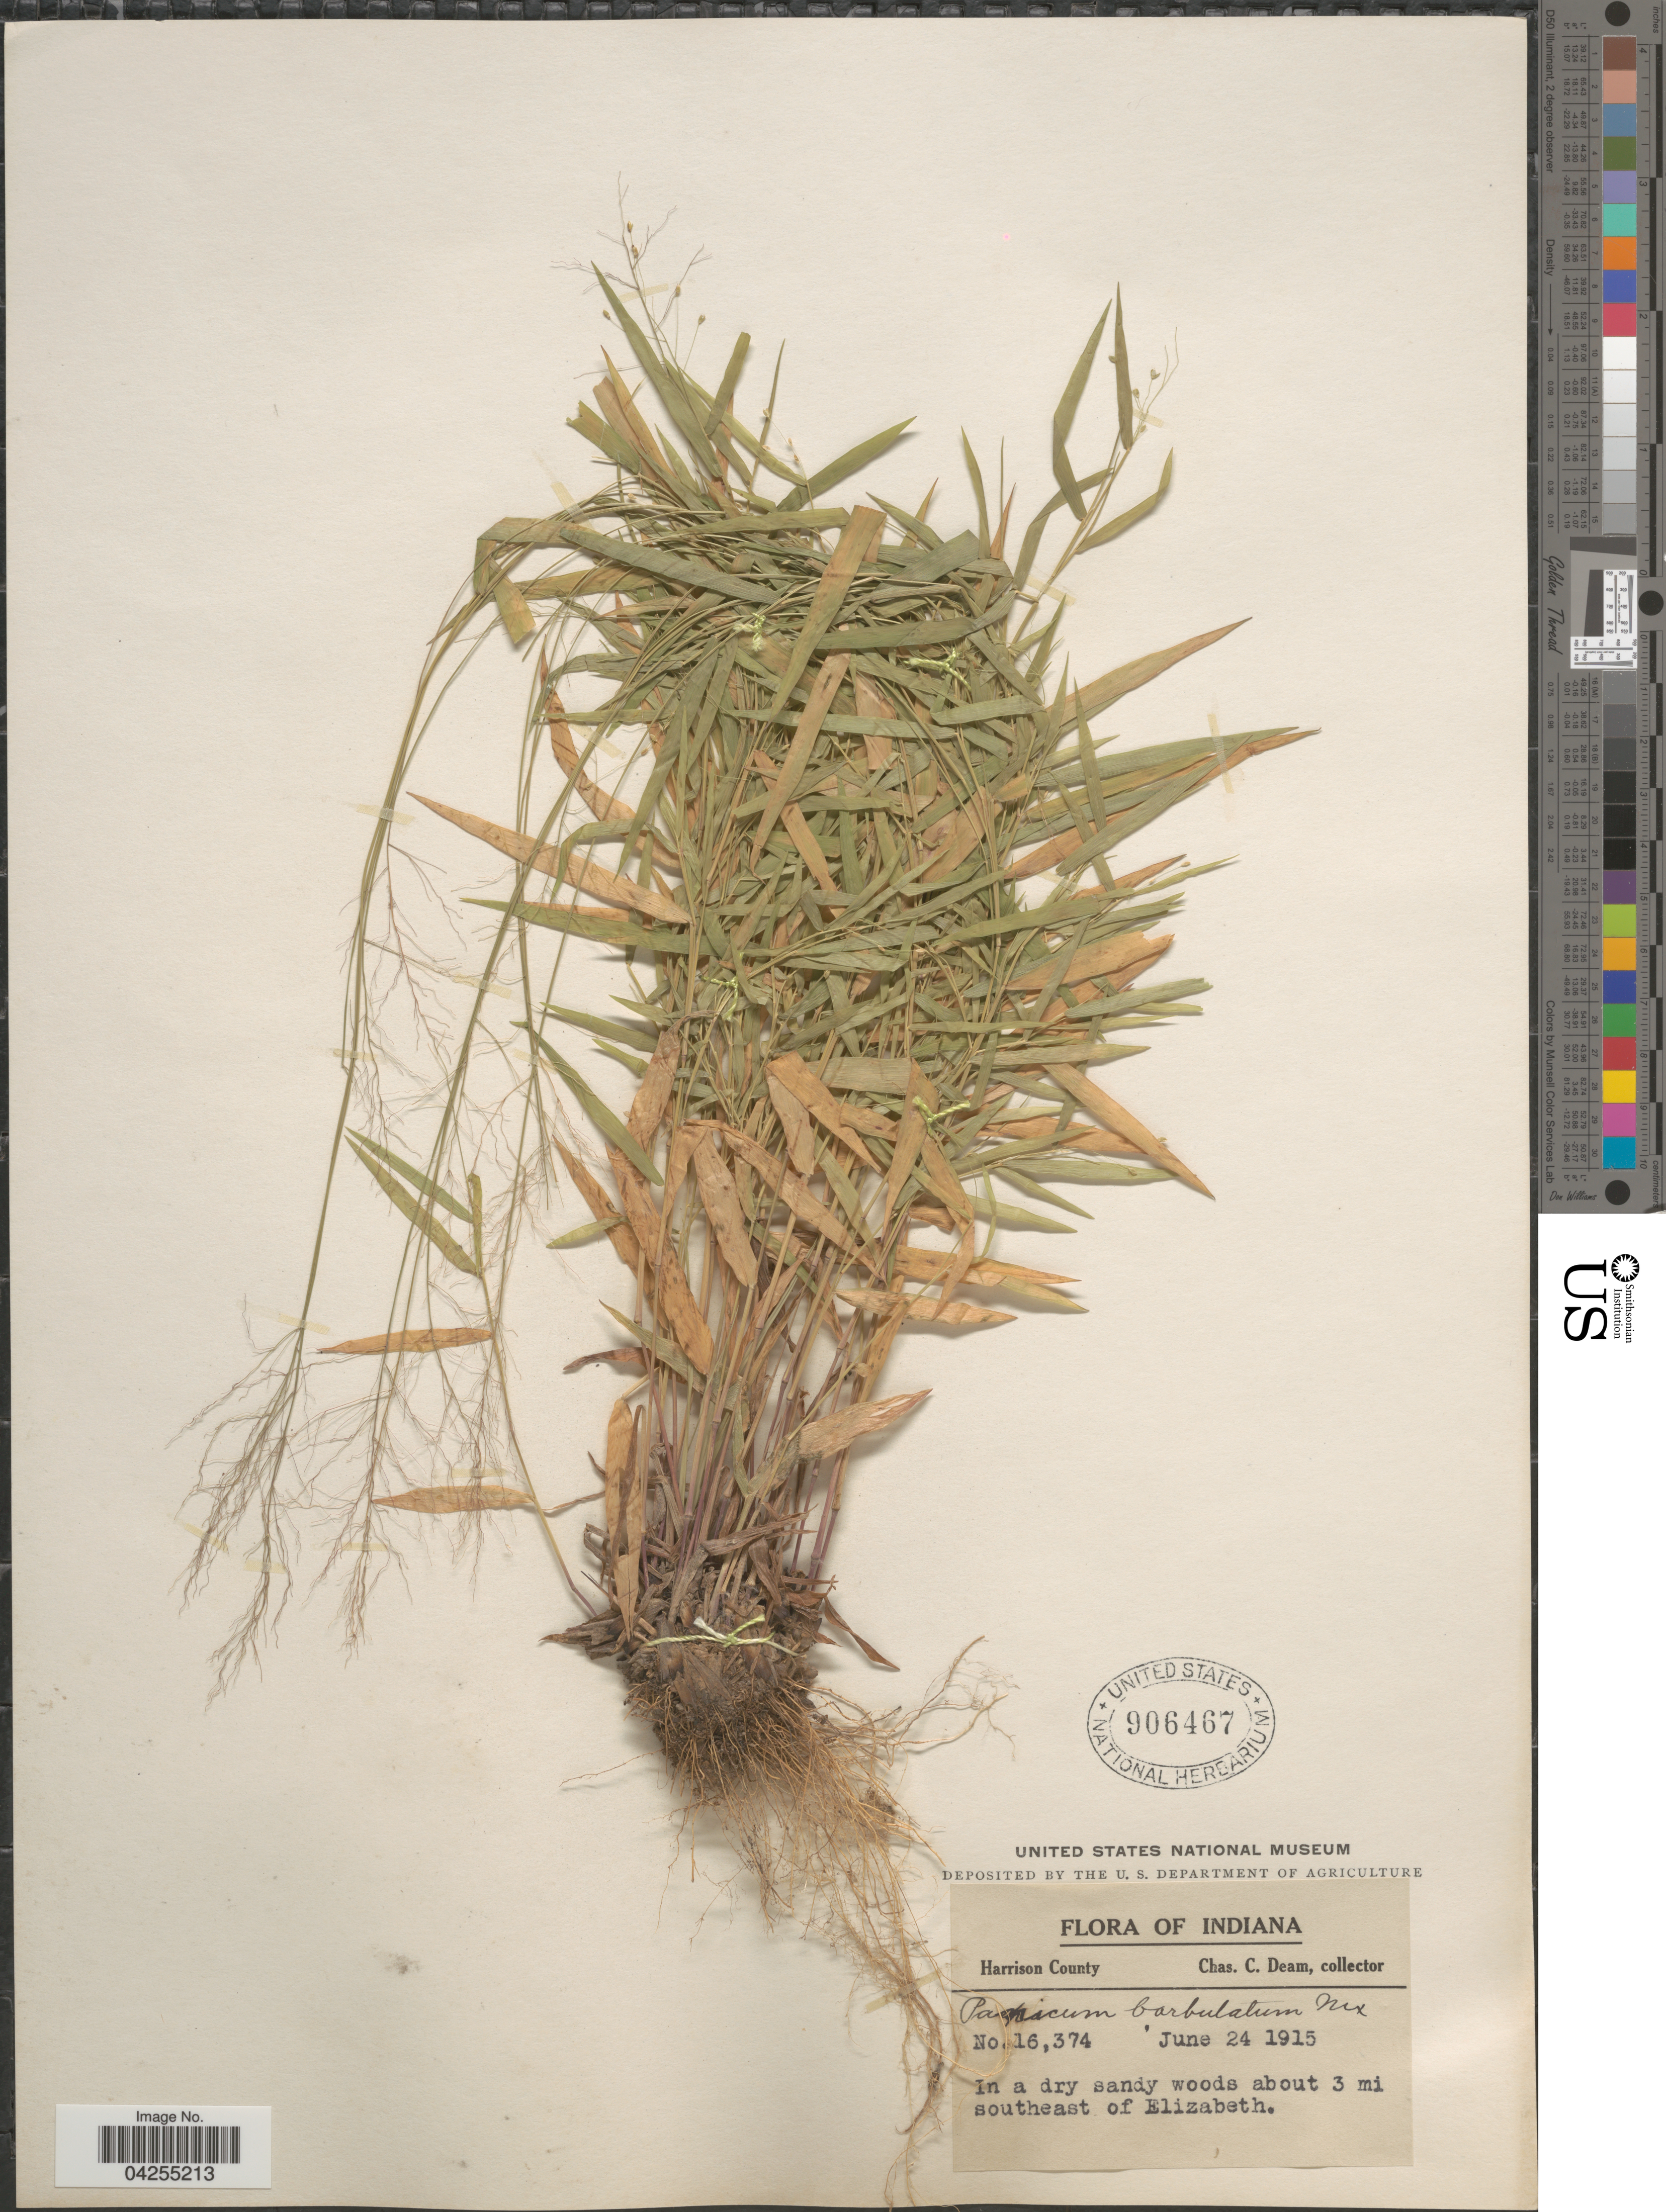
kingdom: Plantae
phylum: Tracheophyta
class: Liliopsida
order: Poales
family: Poaceae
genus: Dichanthelium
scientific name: Dichanthelium dichotomum var. dichotomum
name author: (L.) Gould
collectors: C. C. Deam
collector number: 16374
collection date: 1915-06-24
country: United States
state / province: Indiana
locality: Harrison County. In a dry sandy woods about 3 mi southeast of Elizabeth.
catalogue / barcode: US 906467